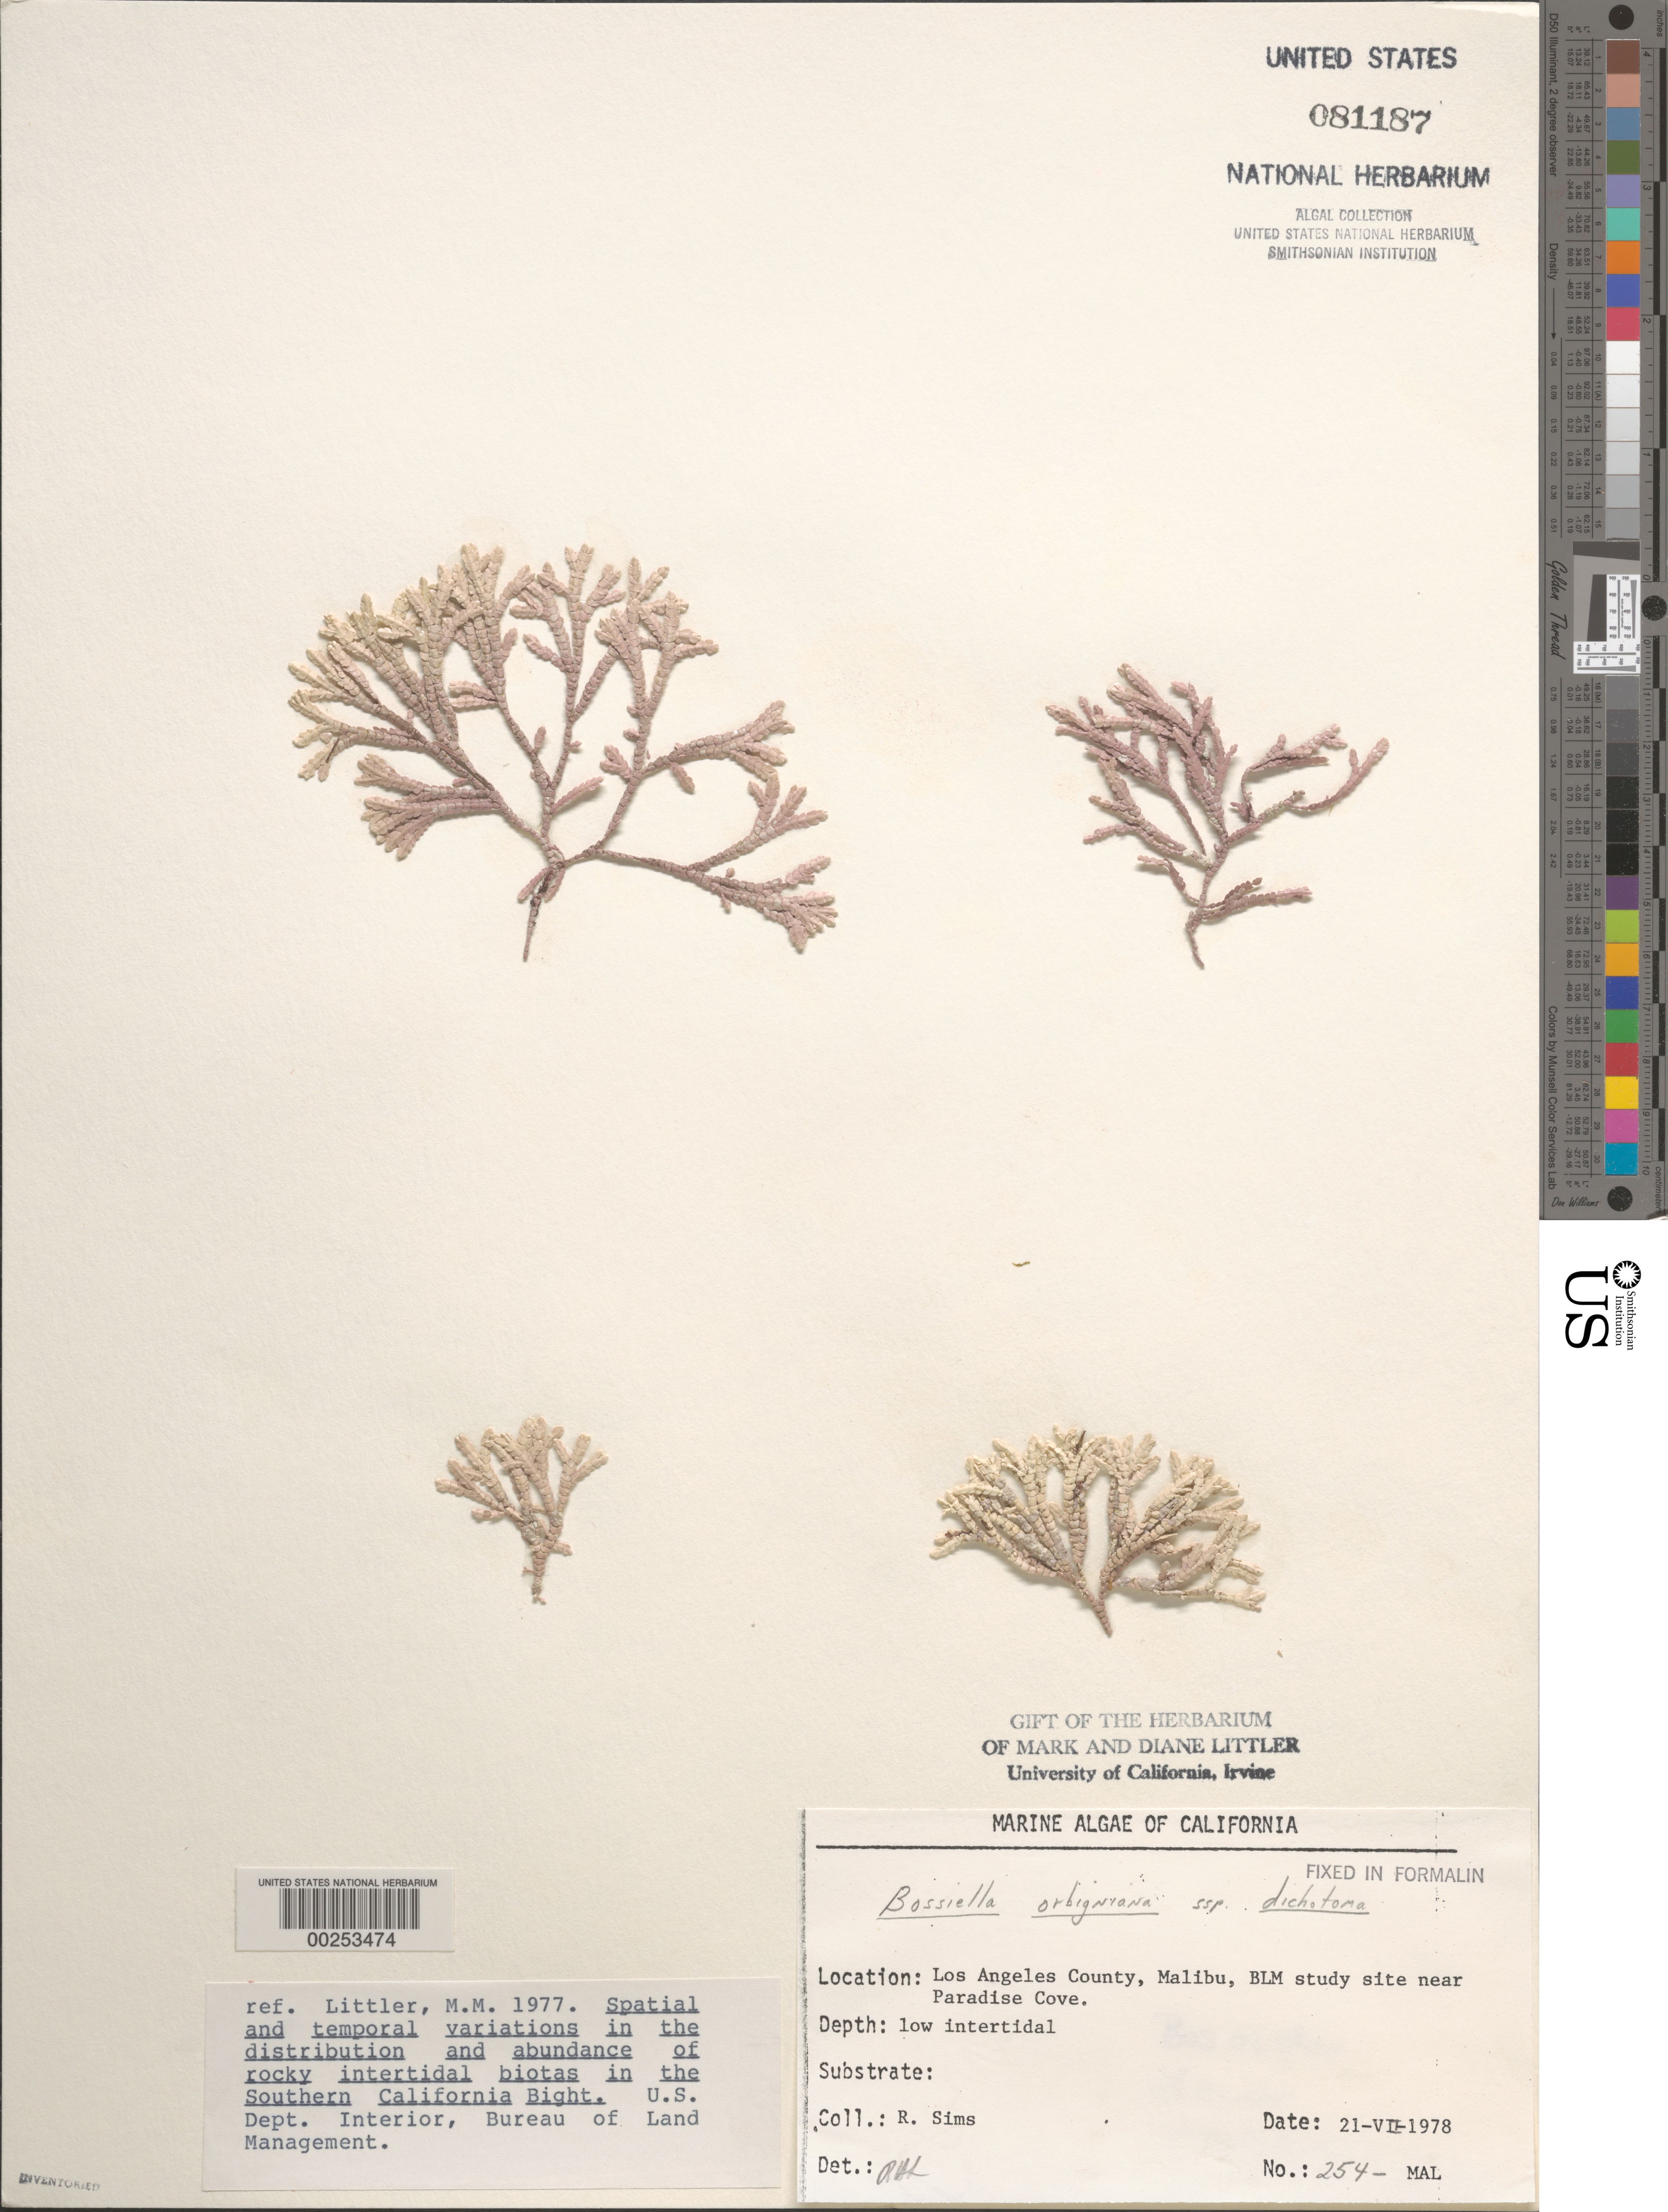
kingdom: Plantae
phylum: Rhodophyta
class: Florideophyceae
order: Corallinales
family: Corallinaceae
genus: Bossiella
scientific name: Bossiella orbigniana subsp. dichotoma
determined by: Sims, Robert H.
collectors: R. H. Sims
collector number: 254-mal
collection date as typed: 21 Jul 1978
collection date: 1978-07-21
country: United States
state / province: California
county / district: Los Angeles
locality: Malibu, near Paradise Cove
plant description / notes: BLM-SOCALBIGHT Rocky Intertidal Survey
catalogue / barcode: US 81187